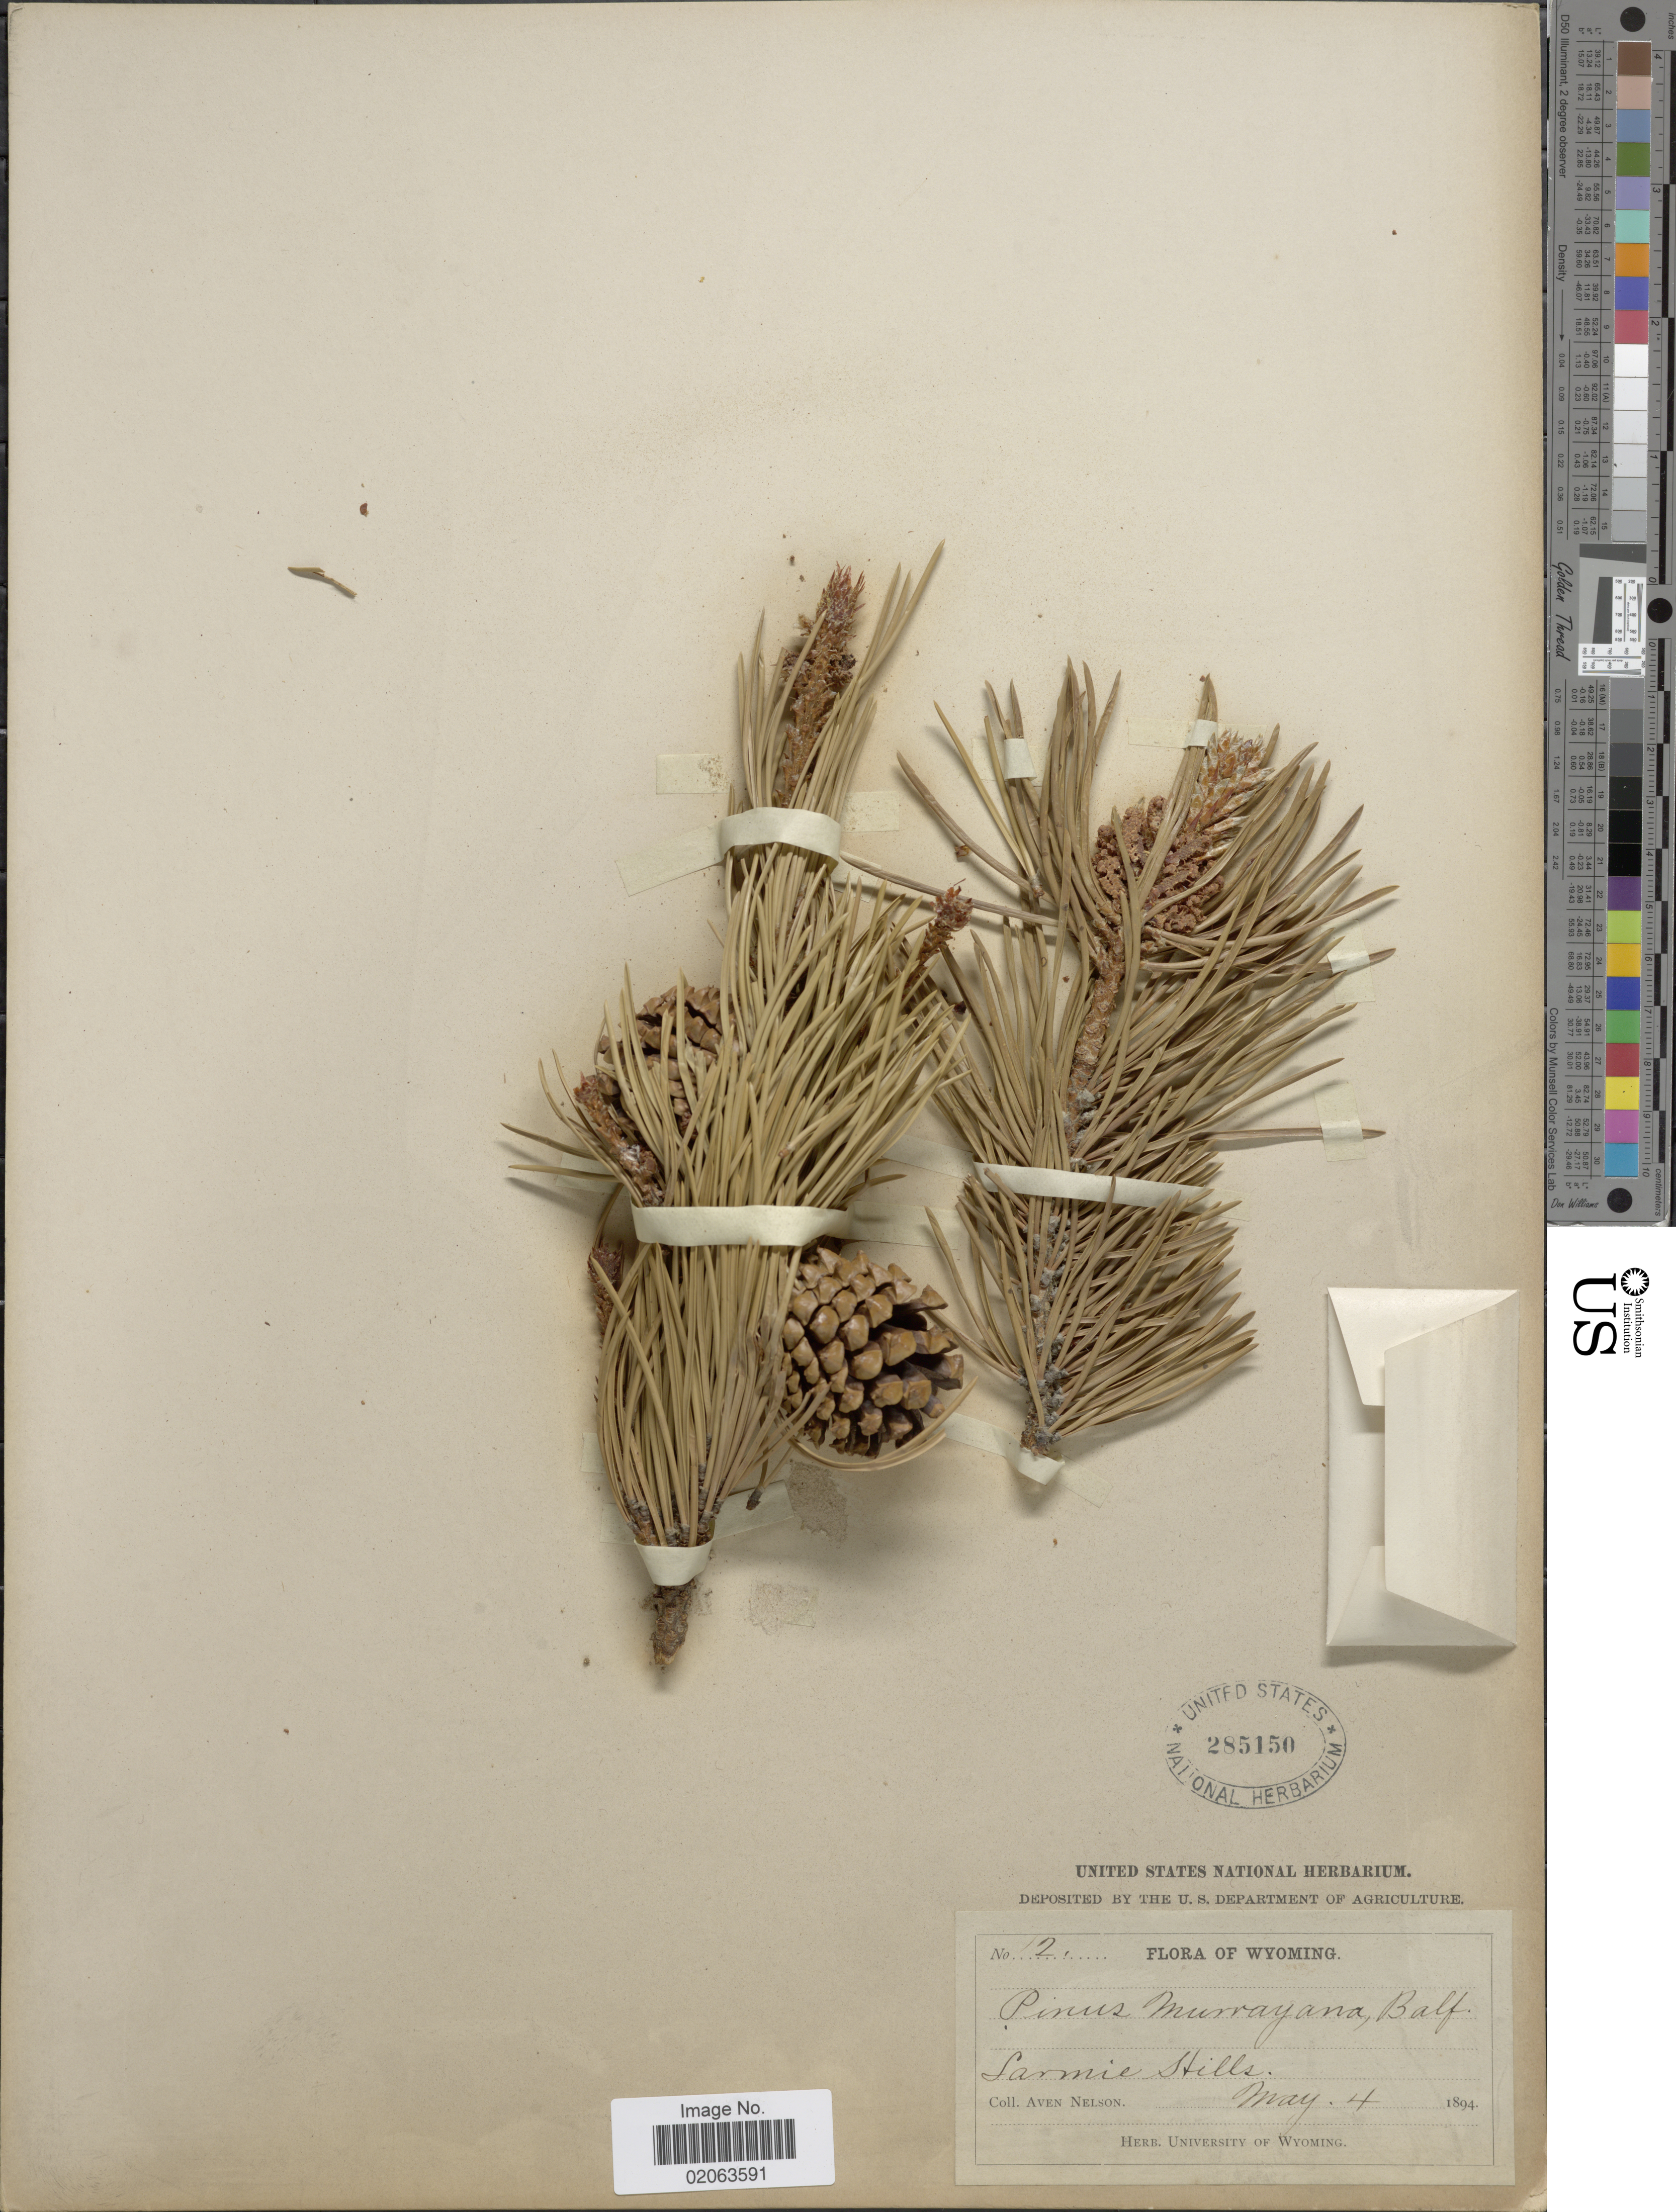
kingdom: Plantae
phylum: Tracheophyta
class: Pinopsida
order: Pinales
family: Pinaceae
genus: Pinus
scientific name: Pinus contorta var. latifolia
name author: Engelm. ex S. Watson in C. King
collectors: A. Nelson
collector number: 12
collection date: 1894-05-04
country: United States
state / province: Wyoming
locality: Wyoming, Larmie Hills.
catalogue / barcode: US 285150